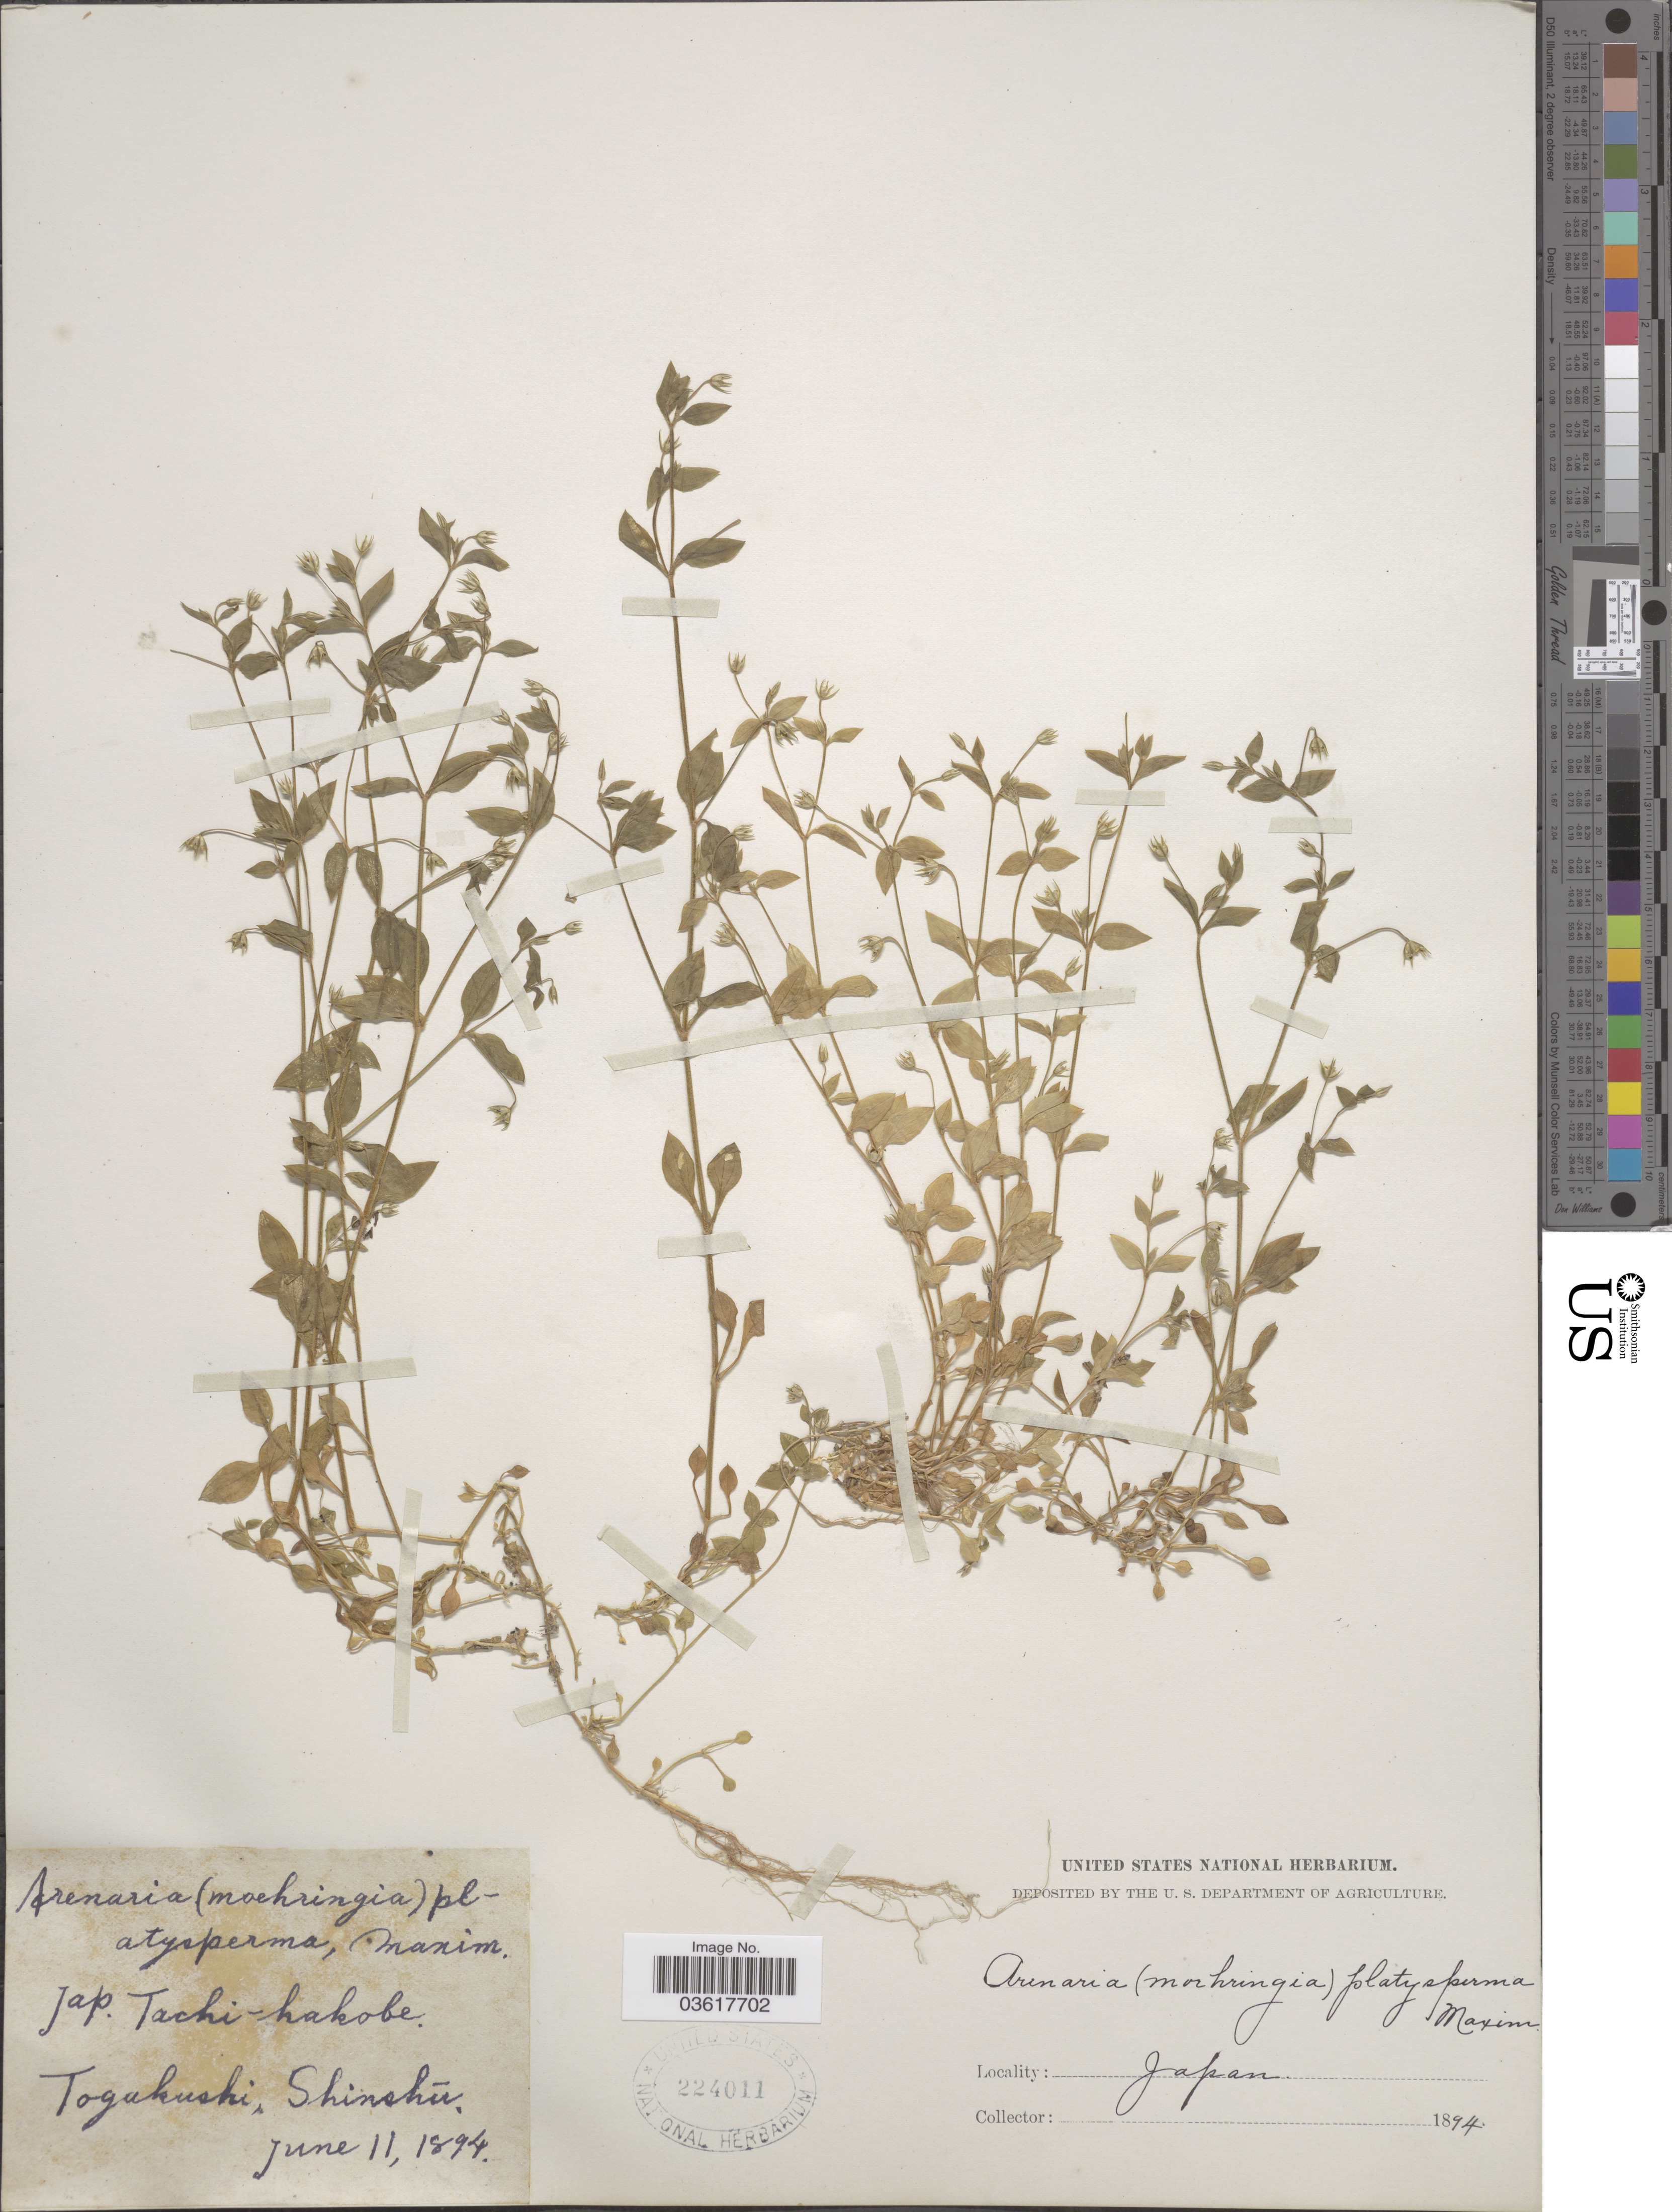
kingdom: Plantae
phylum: Tracheophyta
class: Magnoliopsida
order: Caryophyllales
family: Caryophyllaceae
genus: Moehringia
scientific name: Moehringia platysperma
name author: Maxim.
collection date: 1894-06-11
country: Japan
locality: Togakushi, Shinshú.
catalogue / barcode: US 224011